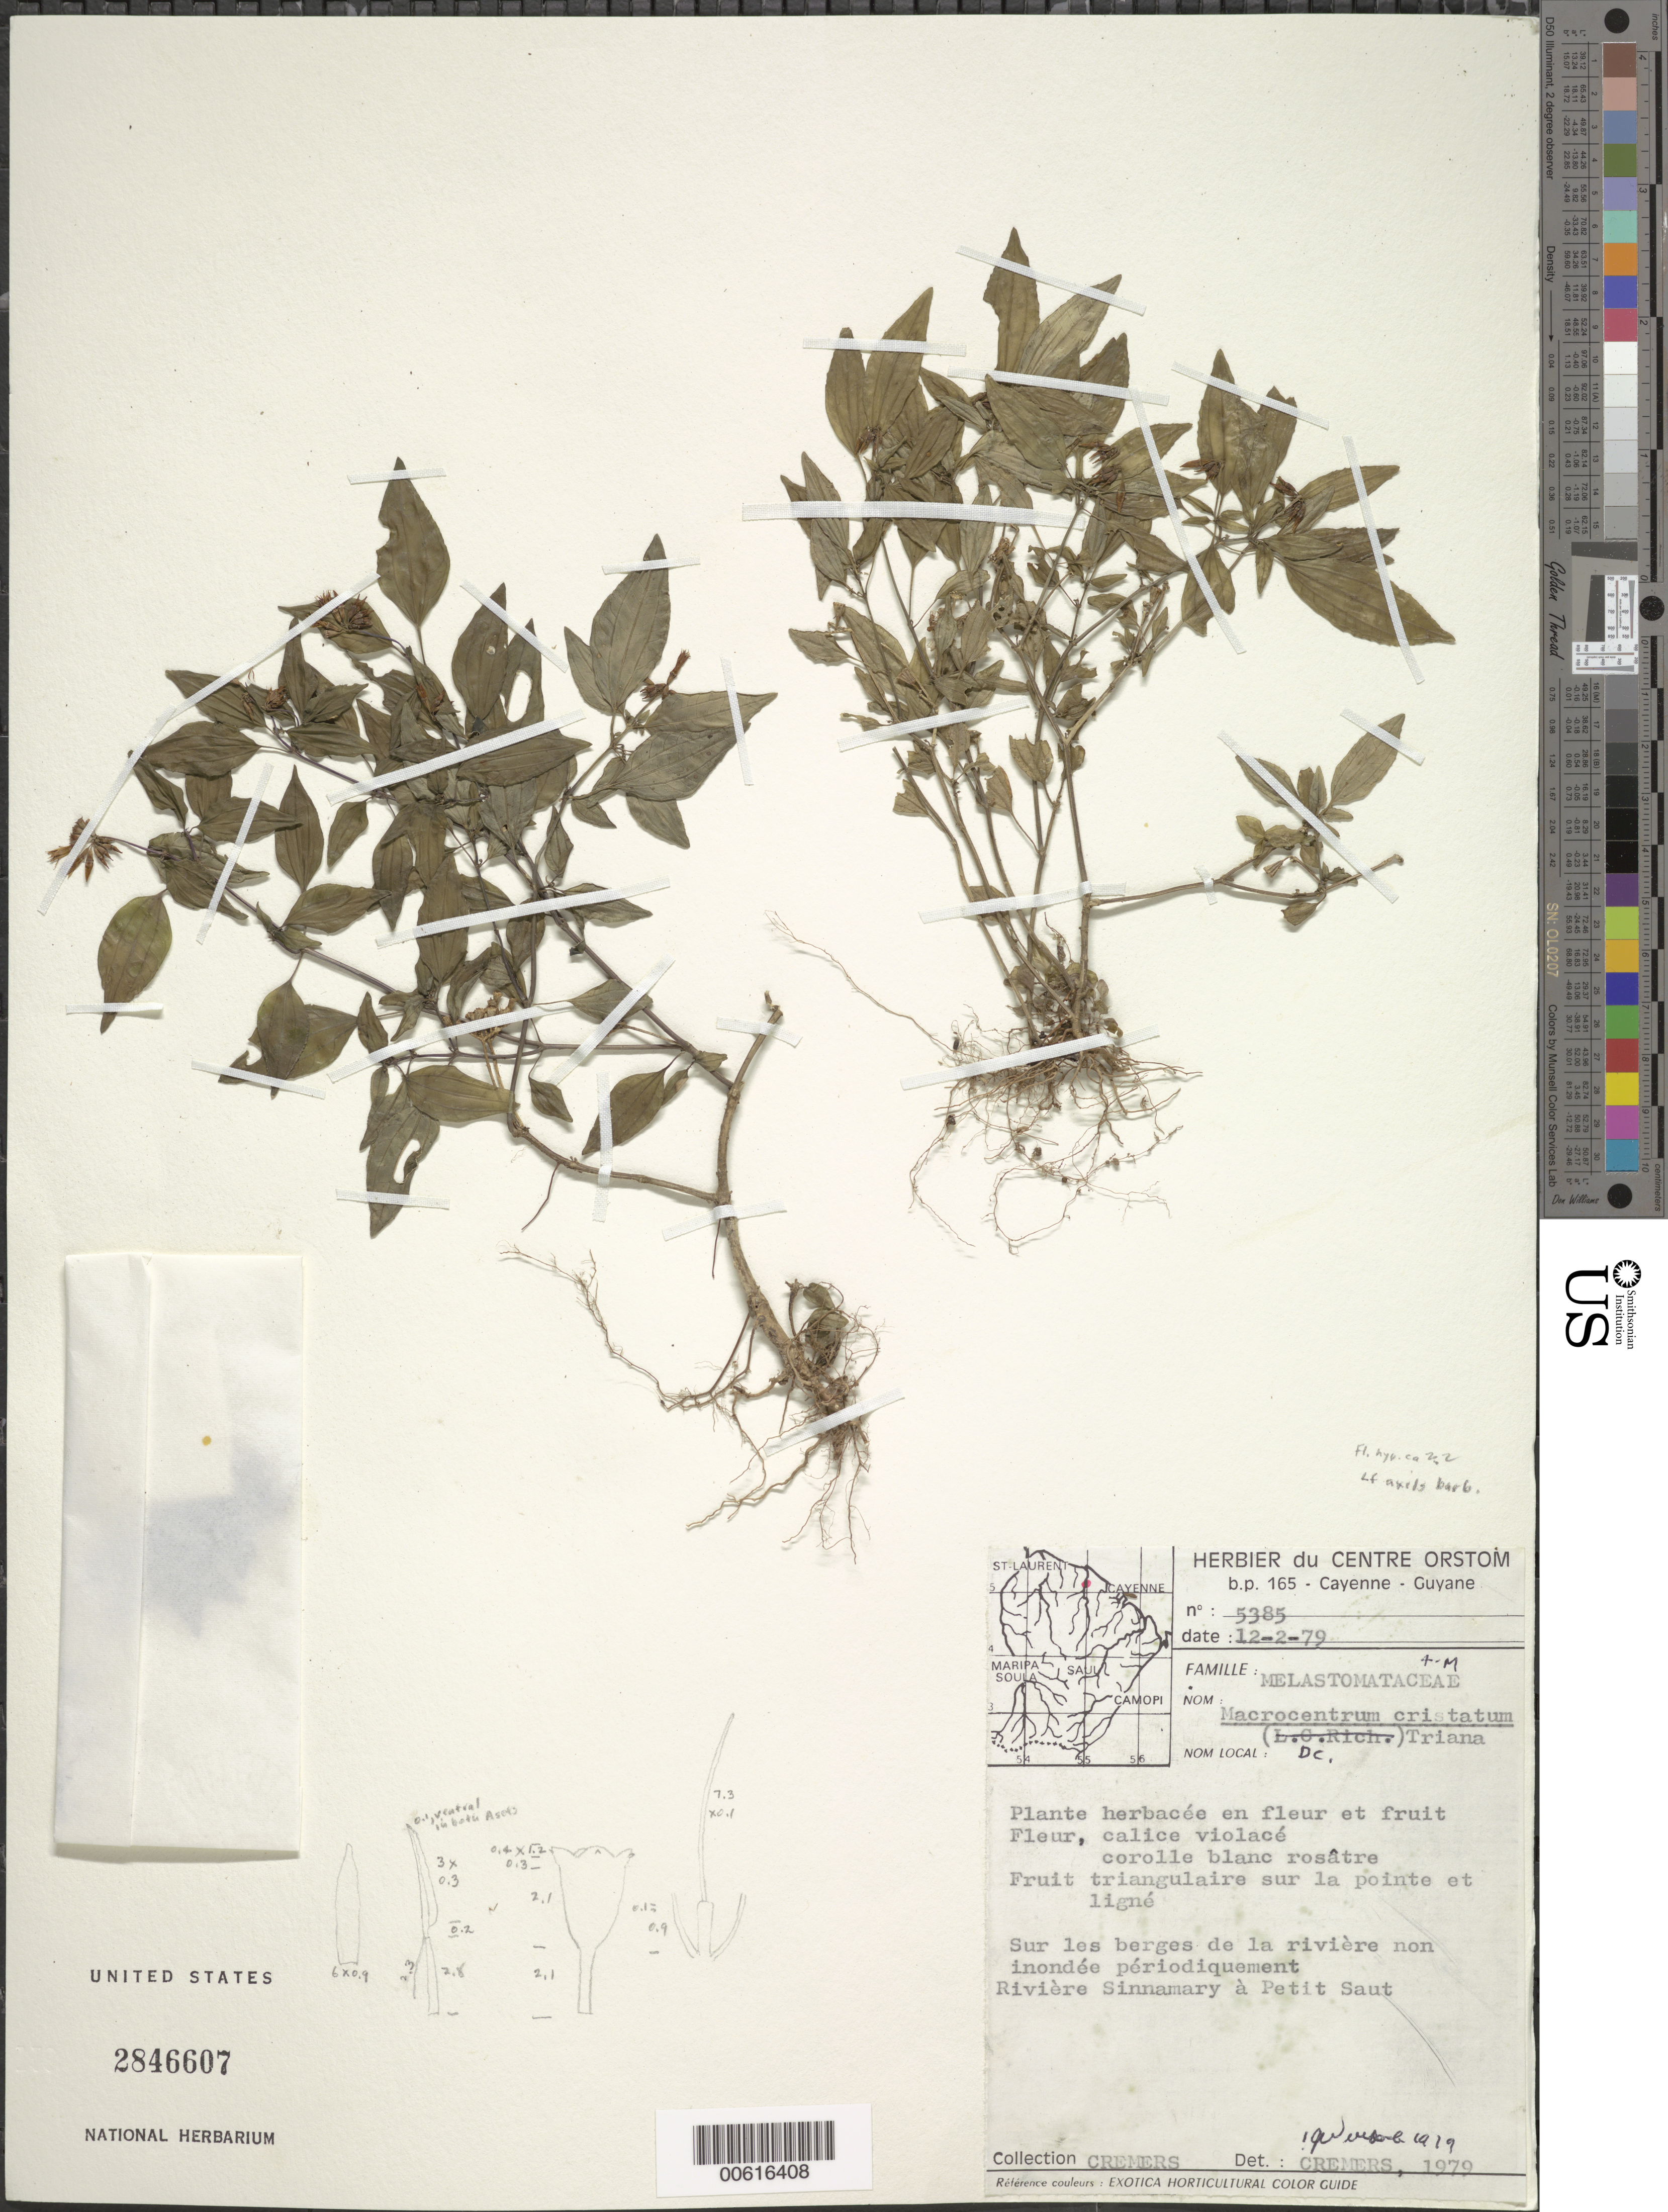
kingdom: Plantae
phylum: Tracheophyta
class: Magnoliopsida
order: Myrtales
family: Melastomataceae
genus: Macrocentrum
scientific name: Macrocentrum cristatum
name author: (DC.) Triana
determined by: Wurdack, John J., (US), US (UNITED STATES)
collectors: G. Cremers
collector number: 5385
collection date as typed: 12-Feb-79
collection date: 1979-02-12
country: French Guiana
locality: Rivière Sinnamary, Petit Saut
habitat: Sur les berges de la riviere non inondee periodiquement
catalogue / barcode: US 2846607